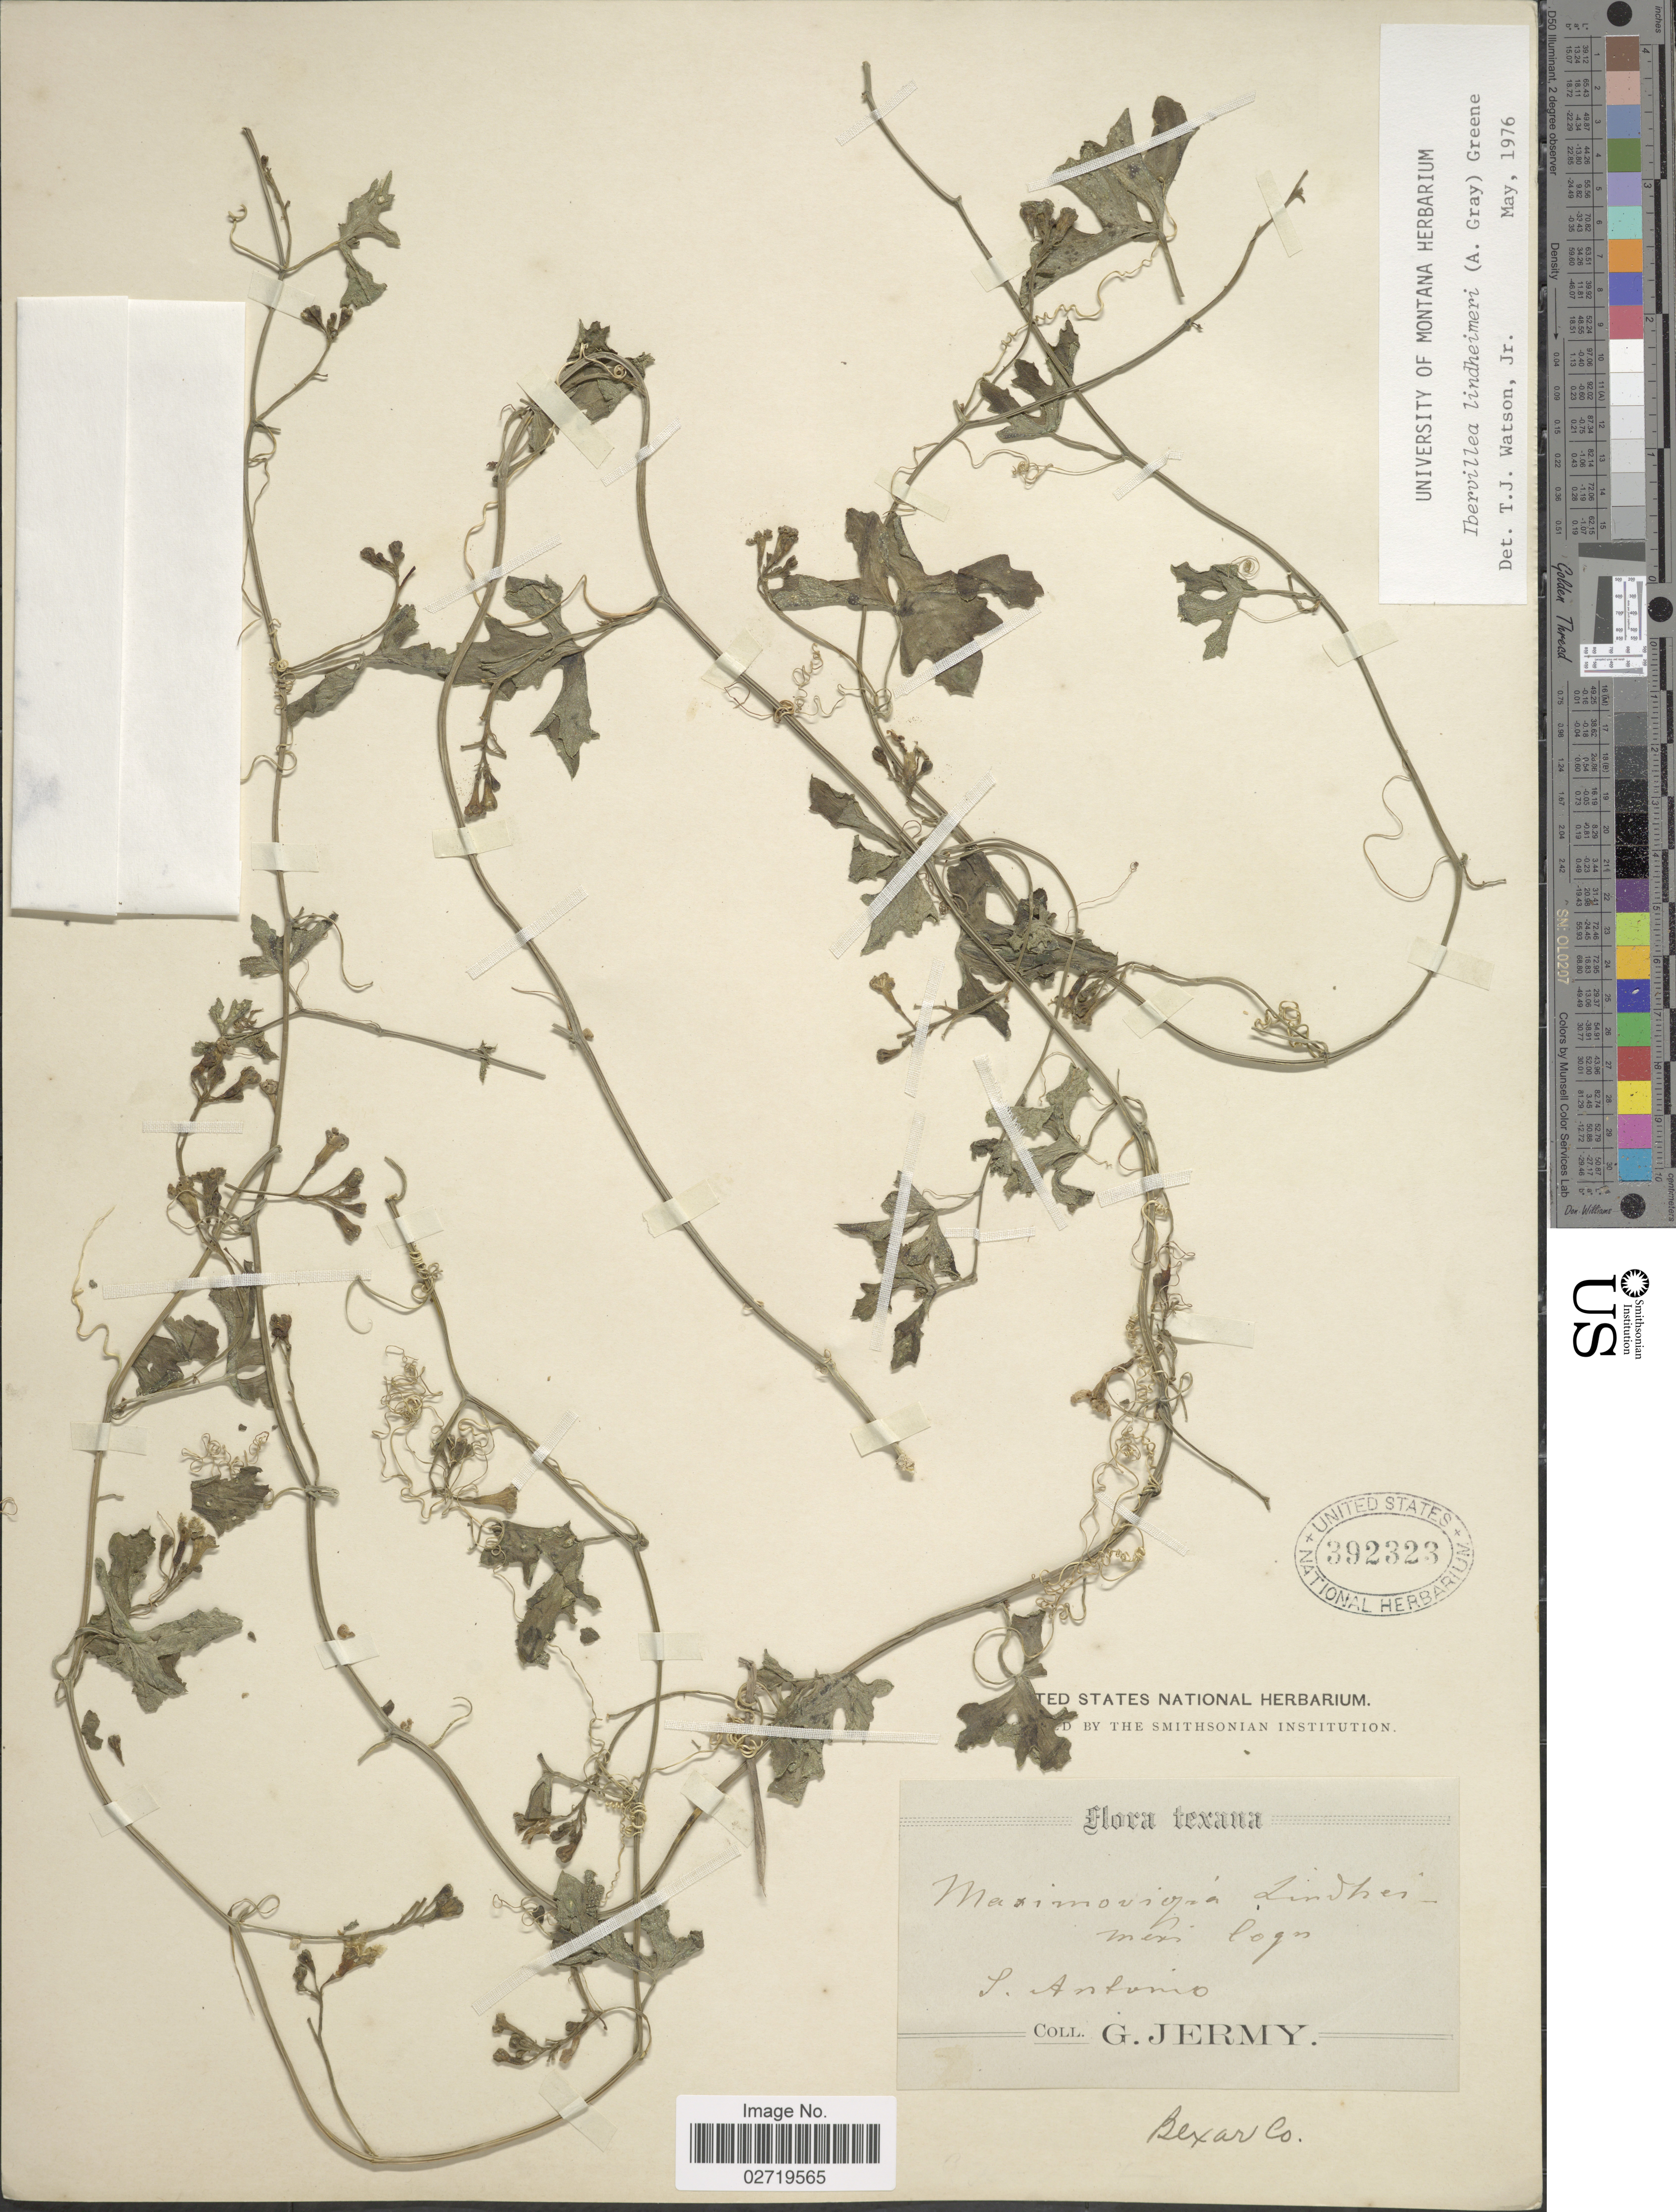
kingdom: Plantae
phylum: Tracheophyta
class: Magnoliopsida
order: Cucurbitales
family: Cucurbitaceae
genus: Ibervillea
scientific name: Ibervillea lindheimeri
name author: (A. Gray) Greene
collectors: G. Jermy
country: United States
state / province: Texas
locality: S. Antonio, Bexar Co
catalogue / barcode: US 392323